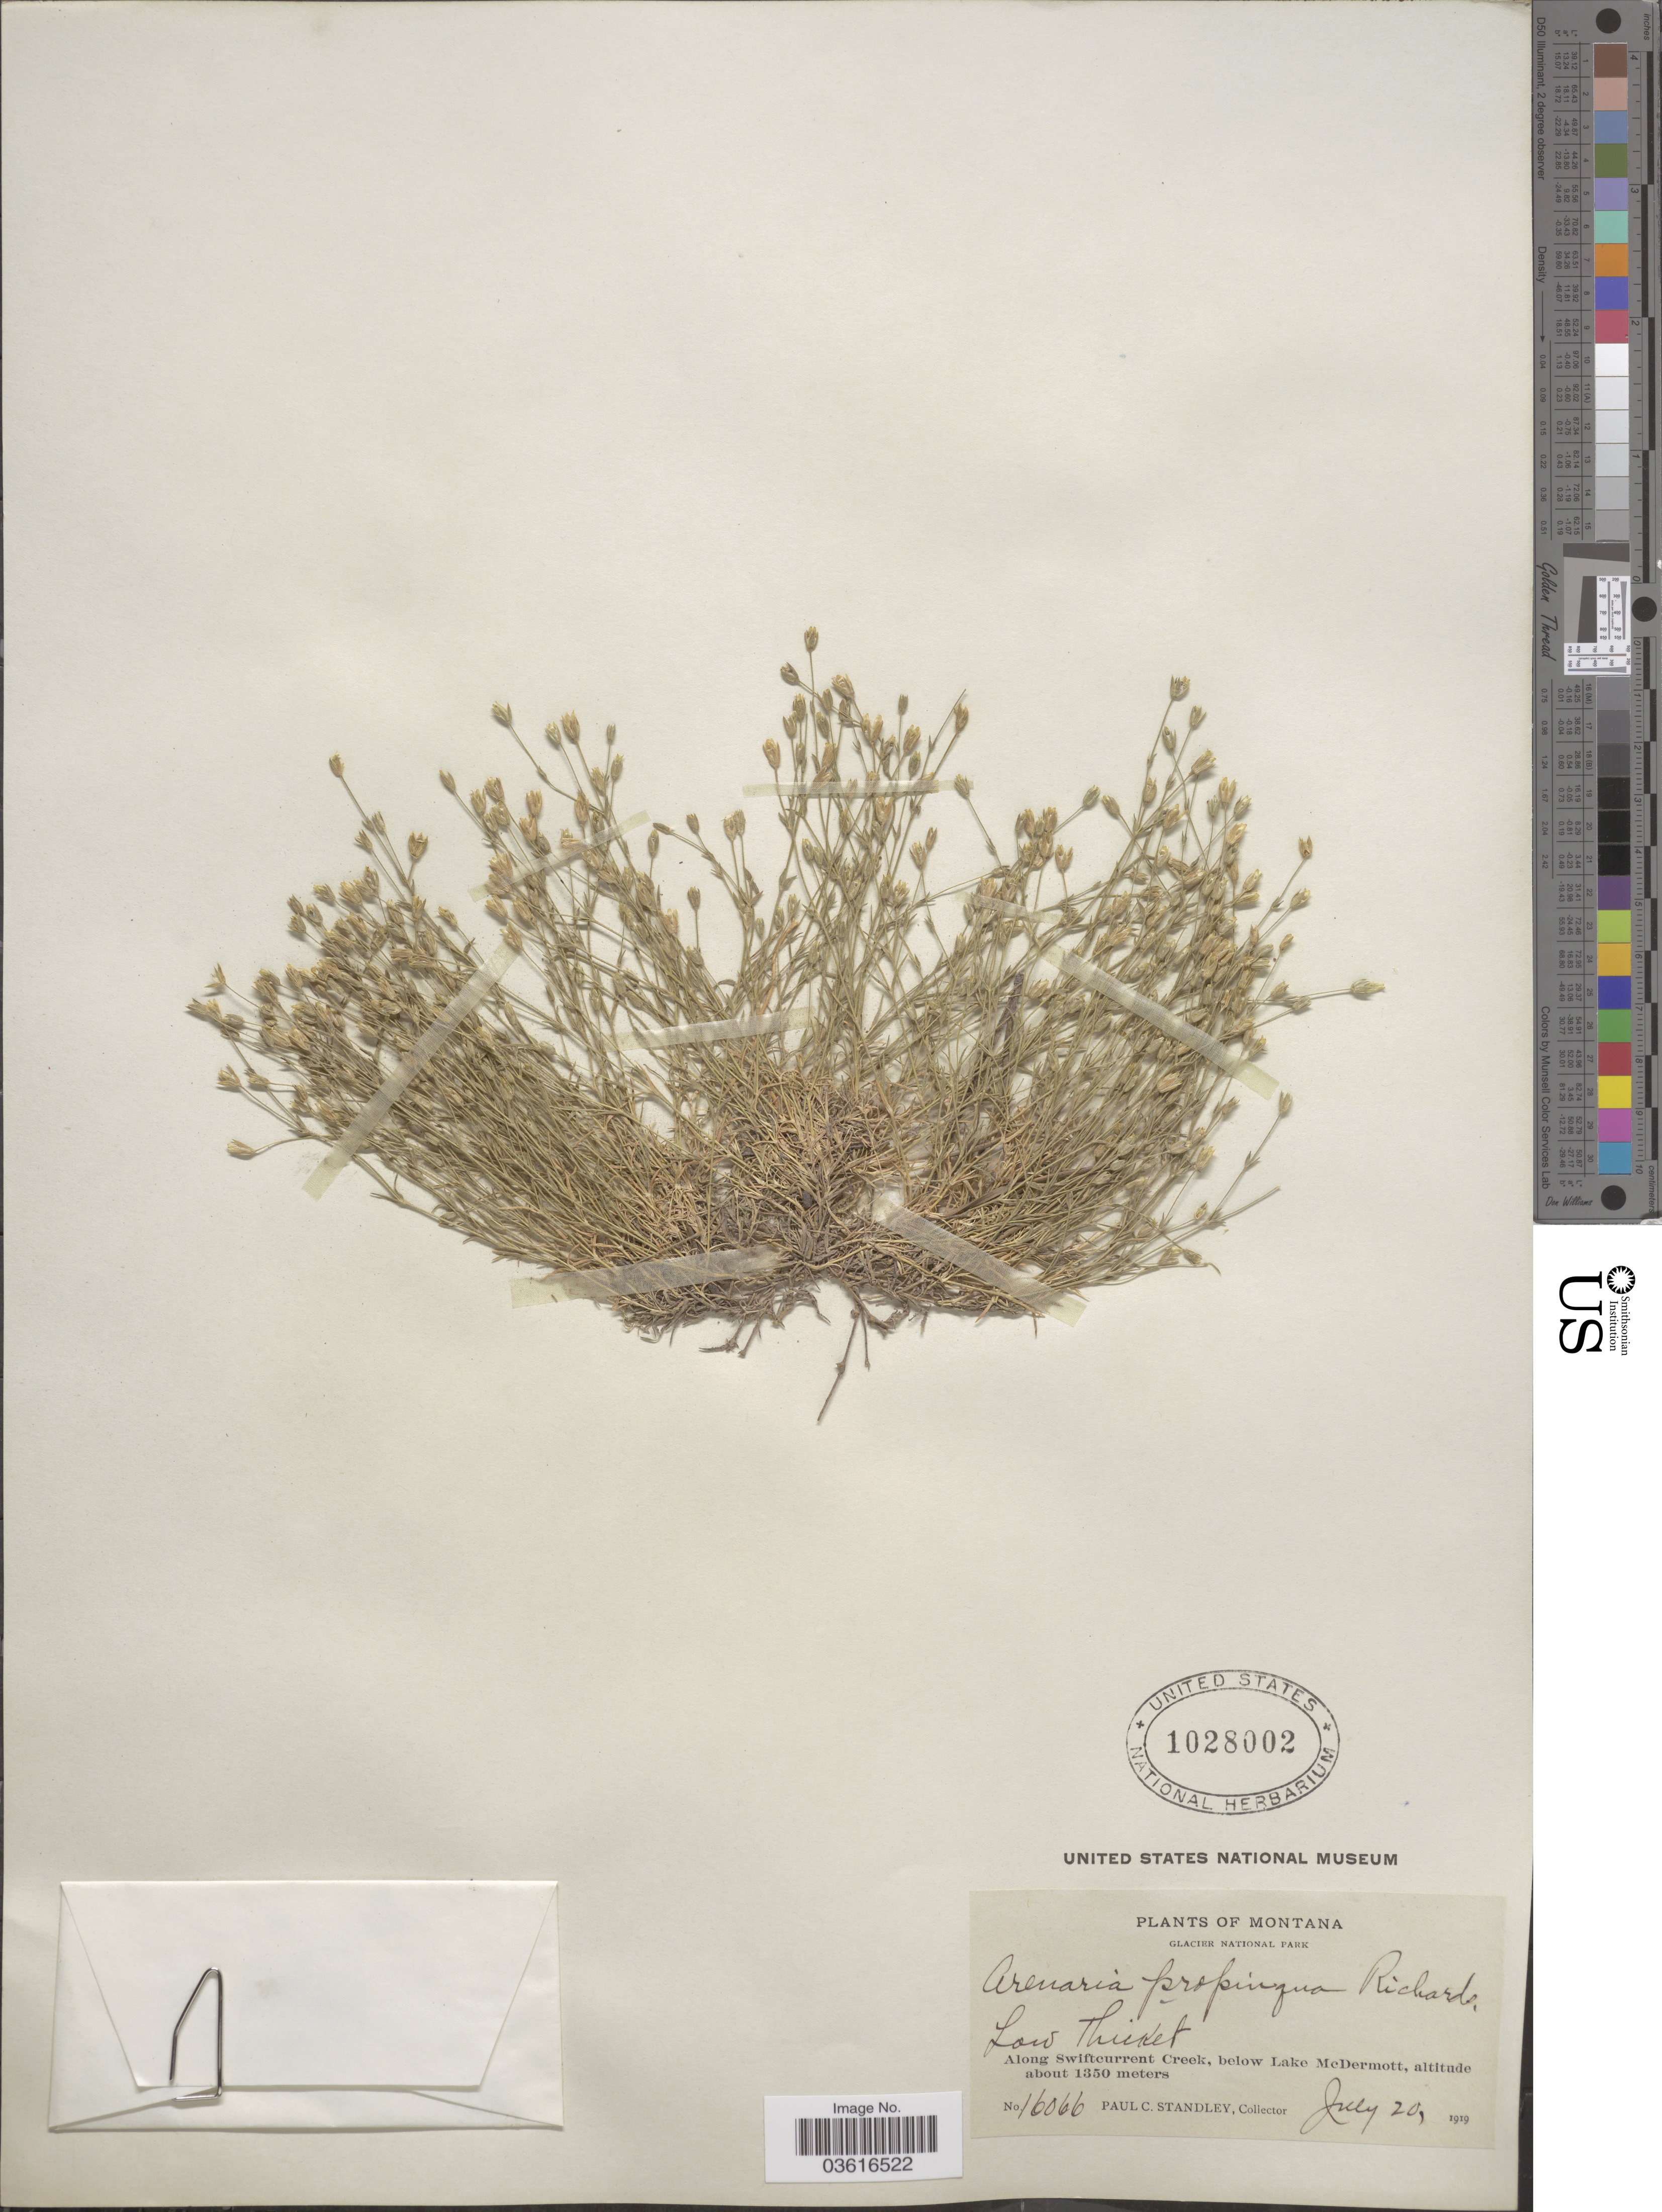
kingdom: Plantae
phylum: Tracheophyta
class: Magnoliopsida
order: Caryophyllales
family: Caryophyllaceae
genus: Minuartia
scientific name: Minuartia propinqua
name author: (Richardson) House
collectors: P. C. Standley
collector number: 16066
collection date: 1919-07-20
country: United States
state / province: Montana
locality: Glacier National Park. Along Swiftcurrent Creek, below Lake McDermott.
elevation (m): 1350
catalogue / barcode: US 1028002